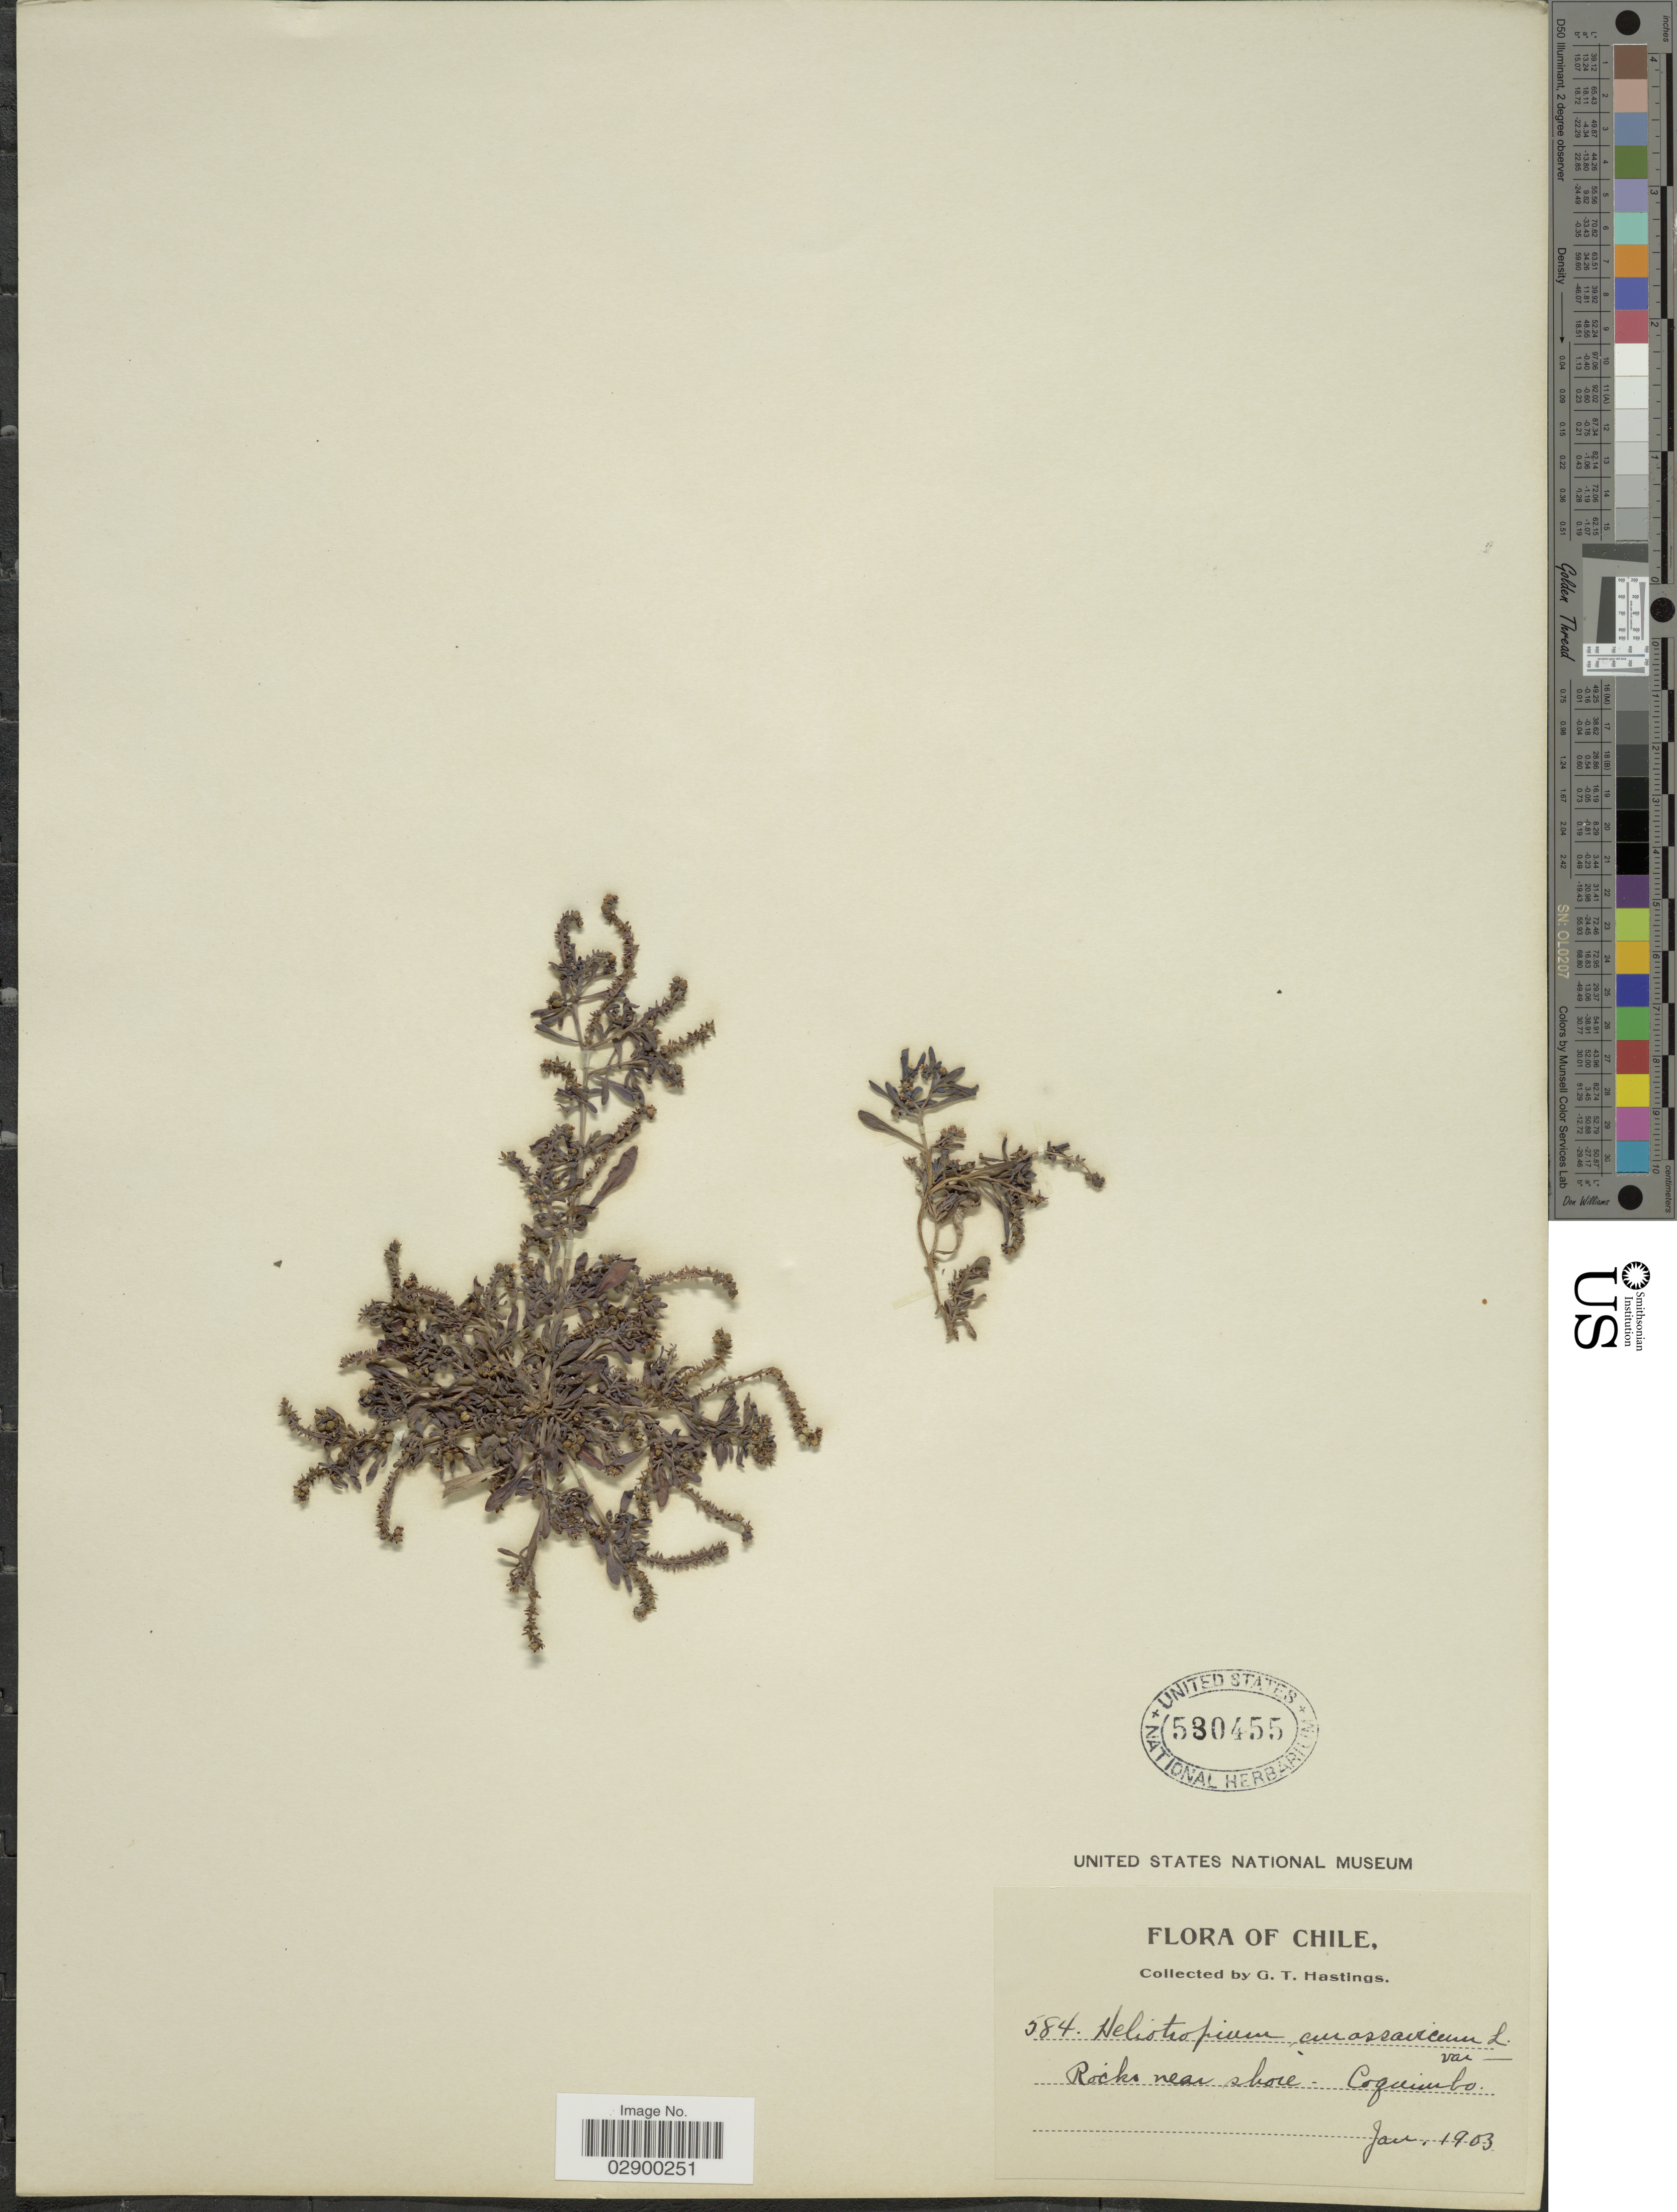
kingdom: Plantae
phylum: Tracheophyta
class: Magnoliopsida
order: Boraginales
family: Heliotropiaceae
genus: Heliotropium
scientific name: Heliotropium curassavicum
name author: L.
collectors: G. Hastings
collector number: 584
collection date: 1903-01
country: Chile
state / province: Coquimbo (IV)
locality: Rocks near shore, Coquimbo.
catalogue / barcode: US 530455